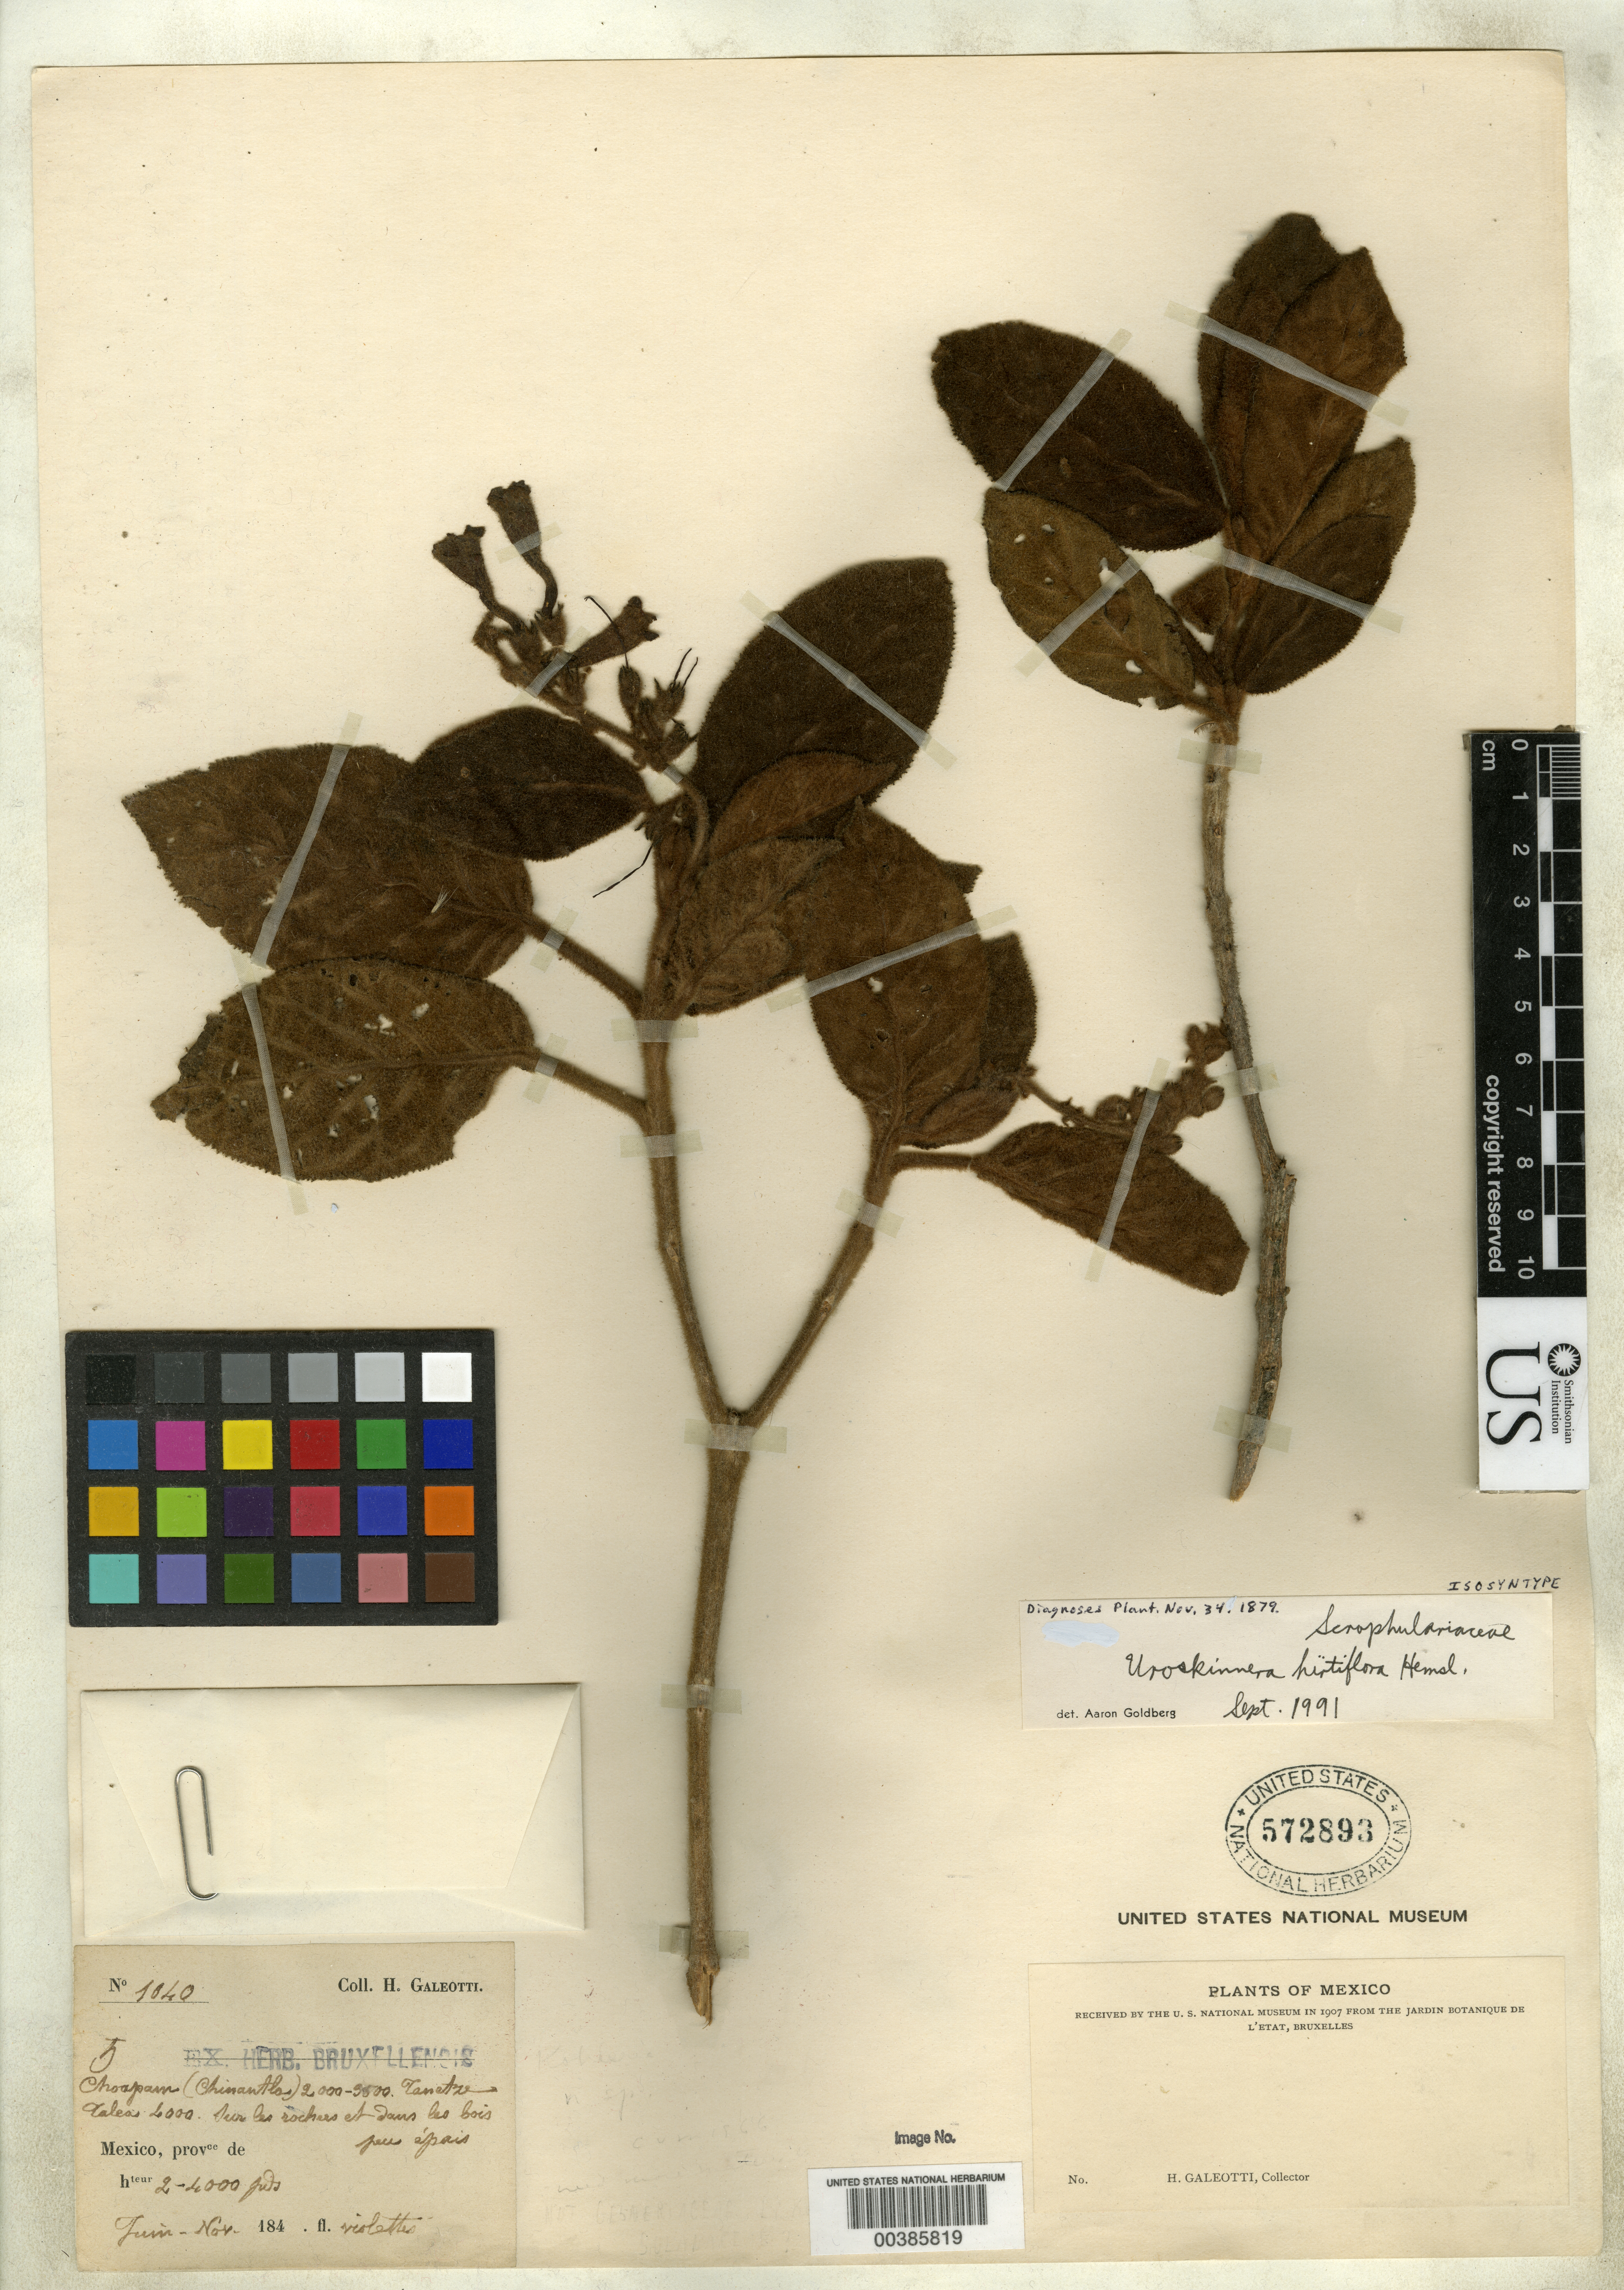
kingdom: Plantae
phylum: Tracheophyta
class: Magnoliopsida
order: Lamiales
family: Plantaginaceae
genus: Uroskinnera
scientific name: Uroskinnera hirtiflora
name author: Hemsl.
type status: Isosyntype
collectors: H. G. Galeotti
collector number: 1040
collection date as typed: Jun 184- to -- Nov 184-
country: Mexico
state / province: Oaxaca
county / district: Choapan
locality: Chimantha, Sur les Rochers et Qaurs les Bois Pece Epais.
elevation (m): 610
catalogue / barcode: US 572893